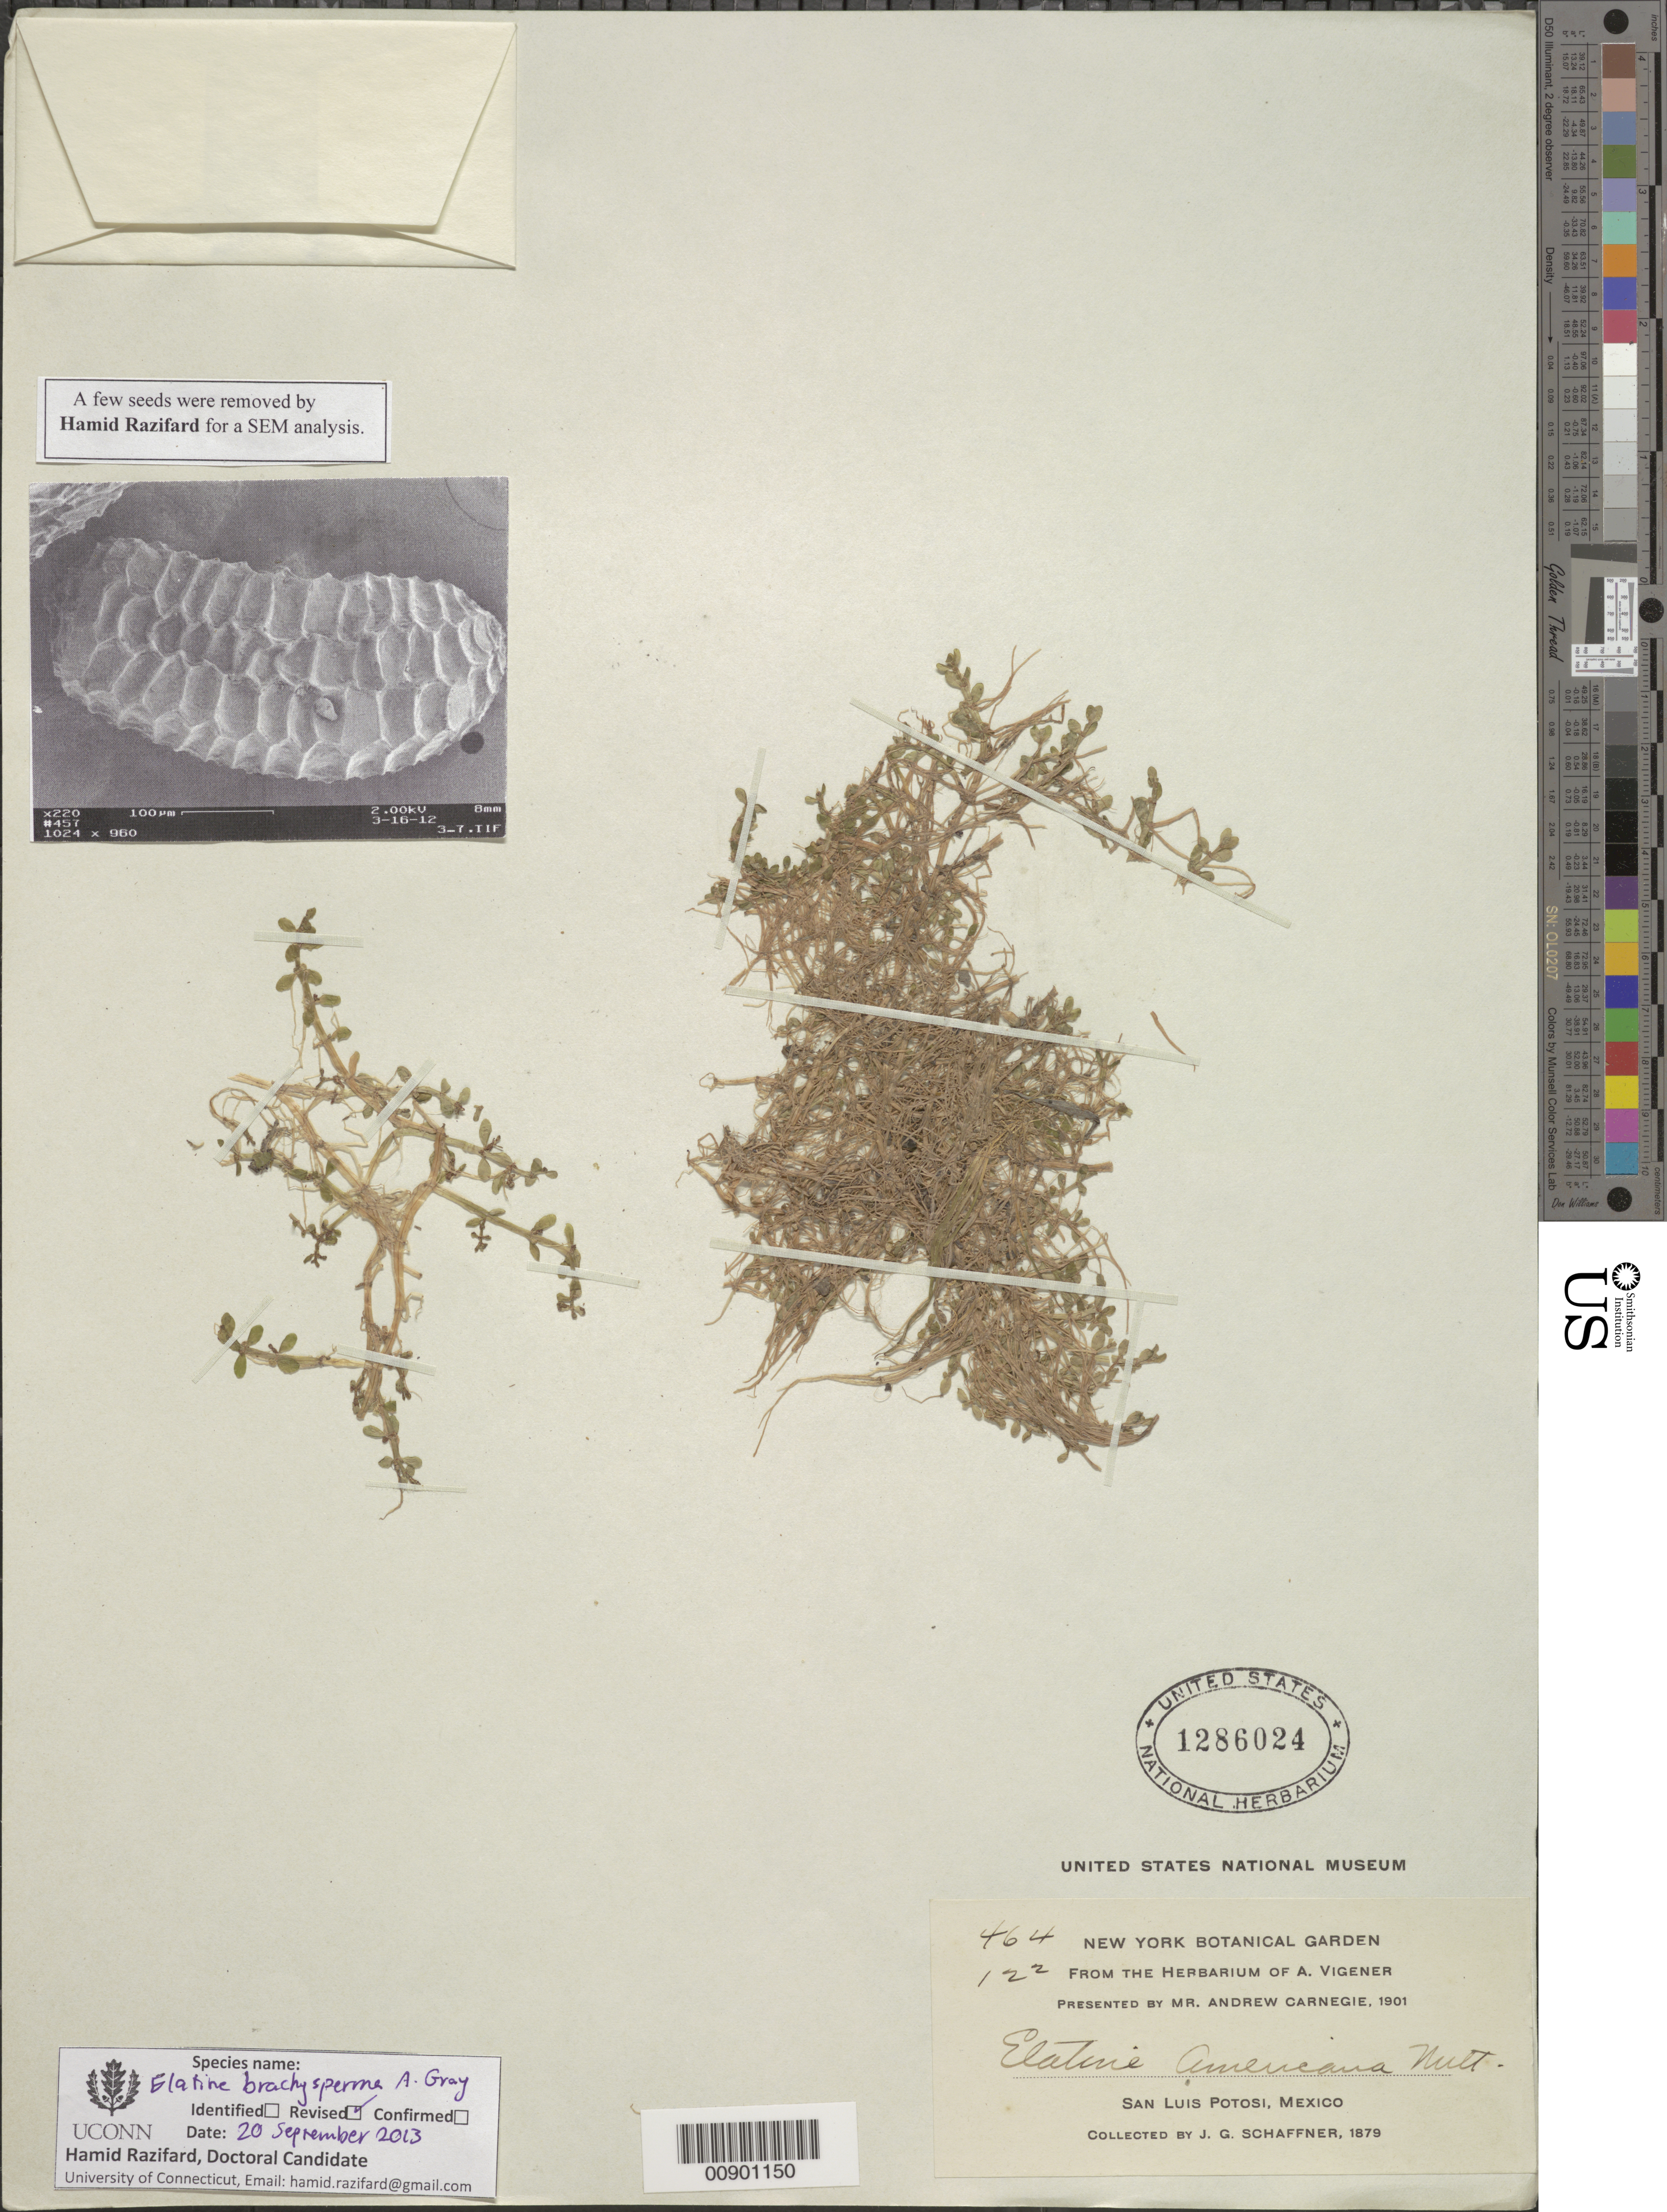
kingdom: Plantae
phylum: Tracheophyta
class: Magnoliopsida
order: Malpighiales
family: Elatinaceae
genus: Elatine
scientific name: Elatine brachysperma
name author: A. Gray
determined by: Razifard, Hamid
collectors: J. G. Schaffner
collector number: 464/122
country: Mexico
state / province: San Luis Potosí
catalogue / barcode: US 1286024